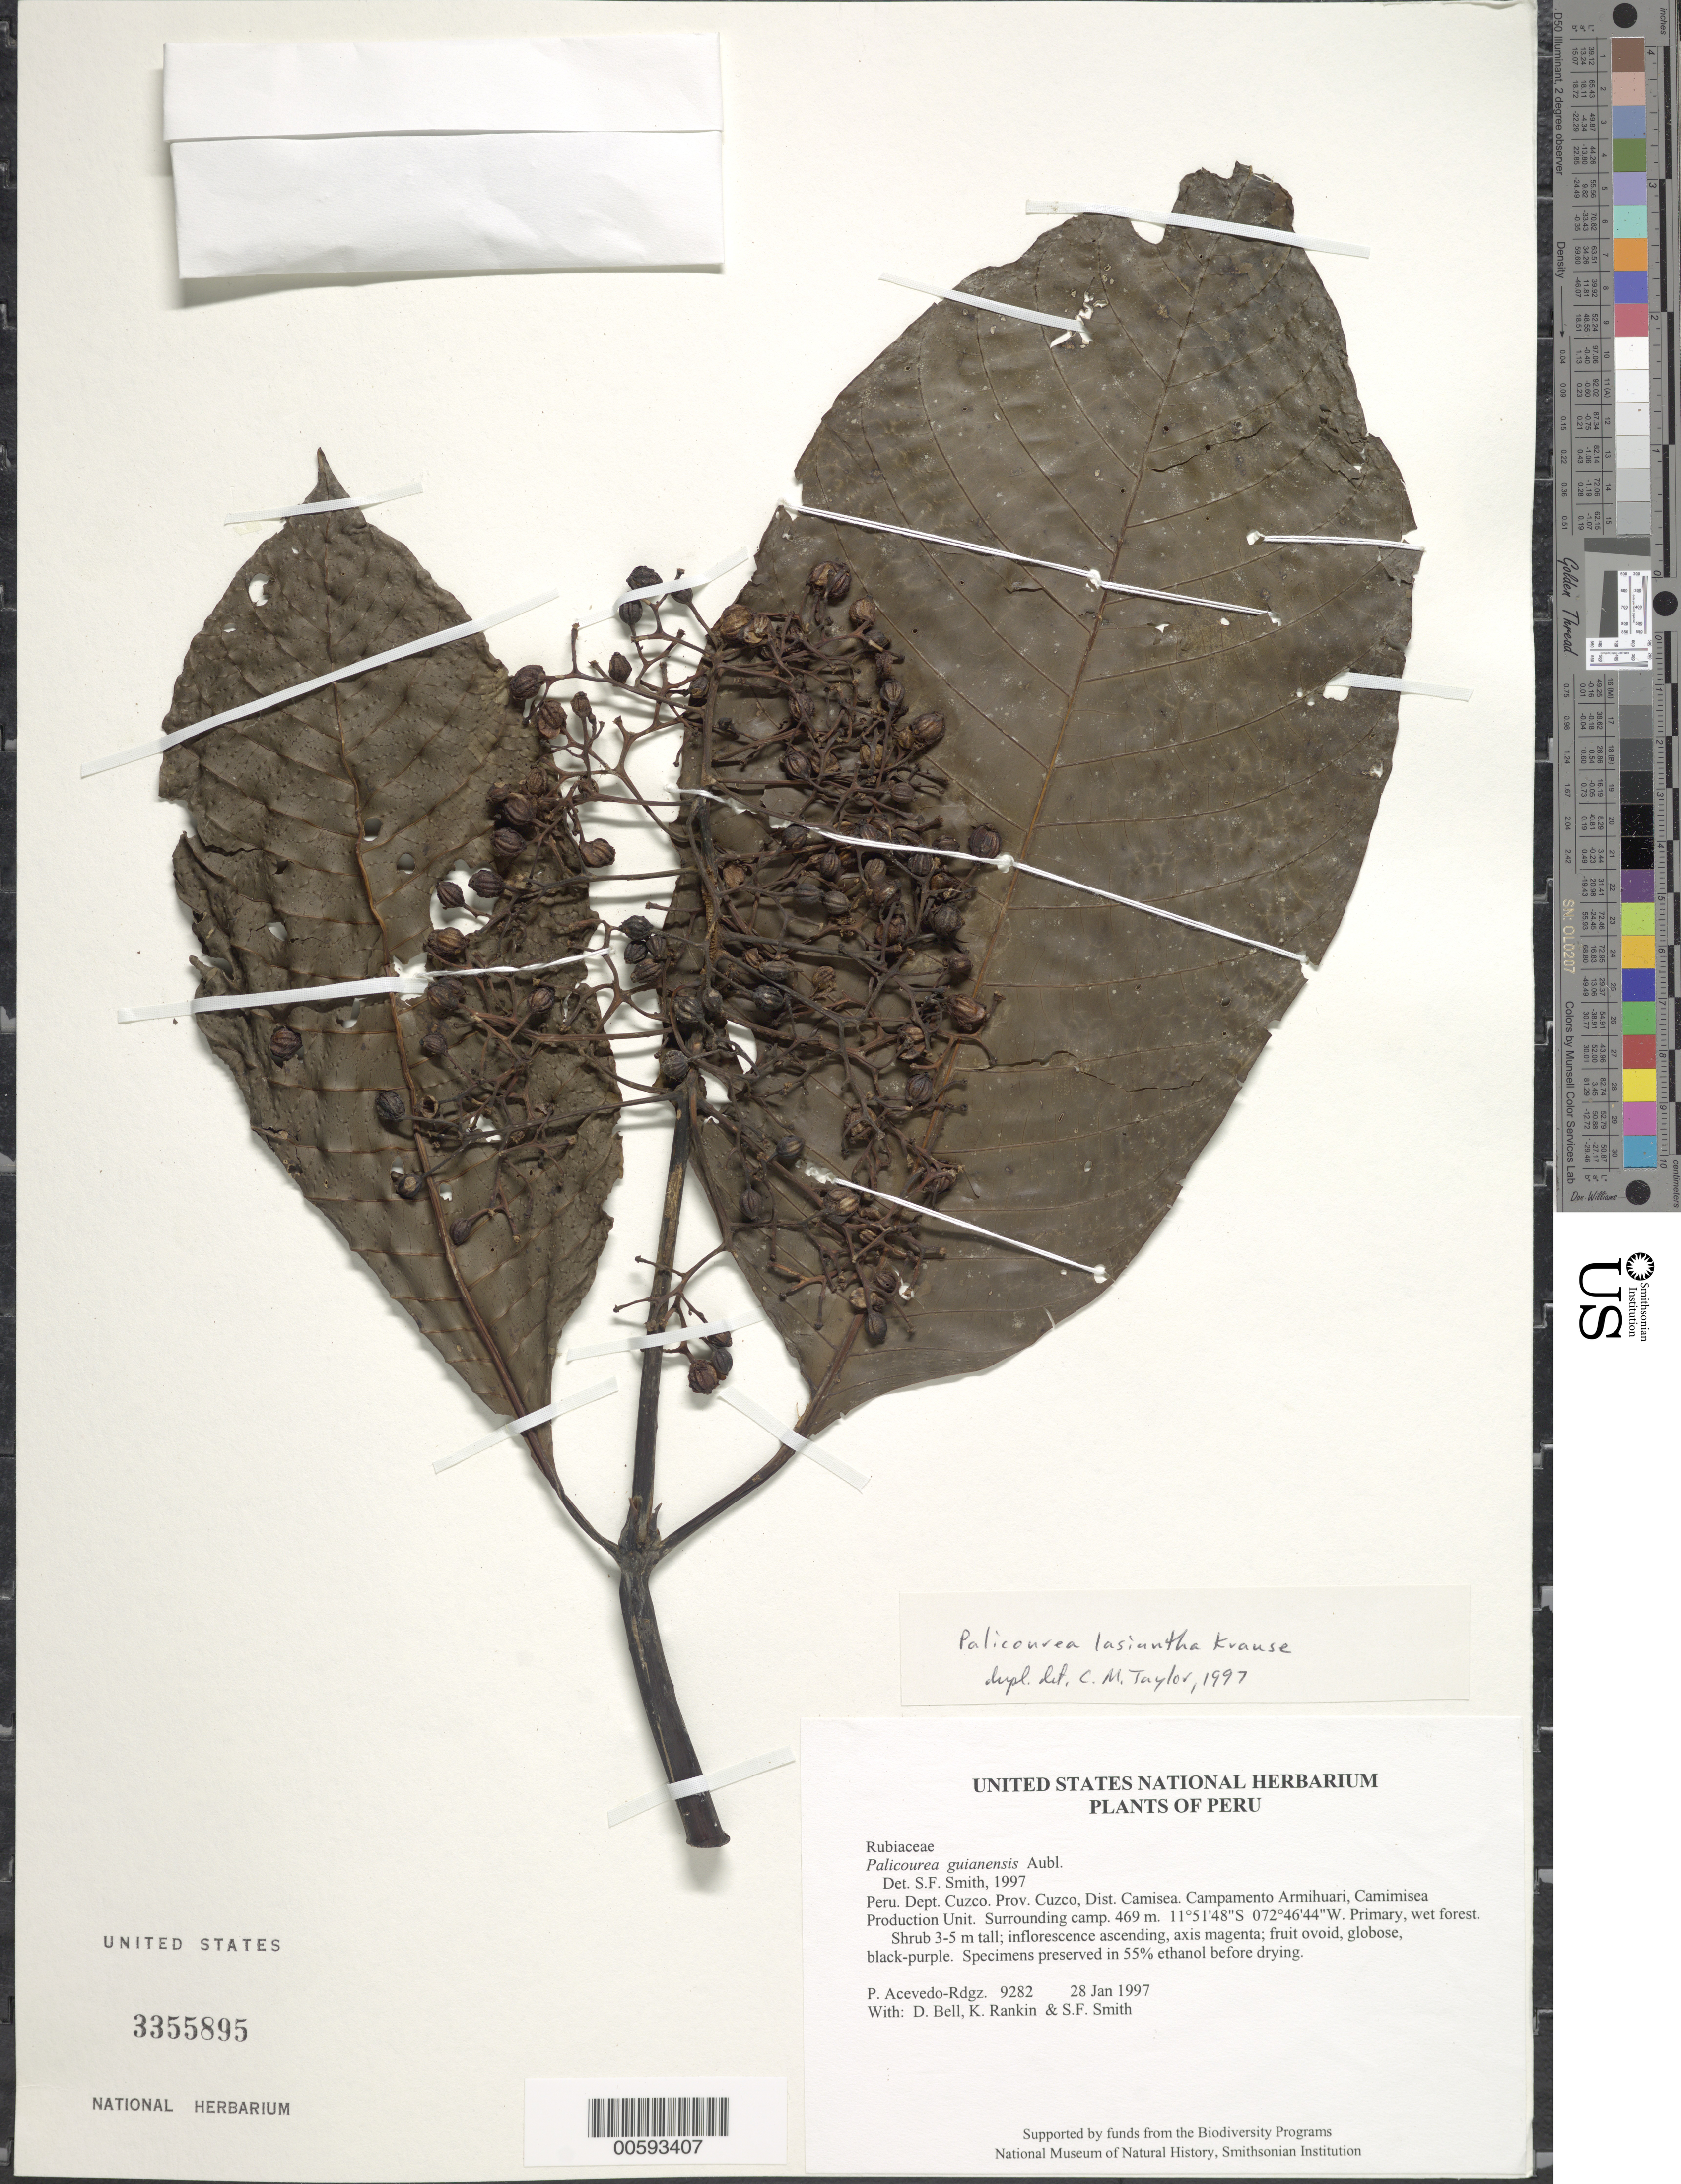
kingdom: Plantae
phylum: Tracheophyta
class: Magnoliopsida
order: Gentianales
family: Rubiaceae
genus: Palicourea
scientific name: Palicourea lasiantha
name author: Krause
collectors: P. Acevedo-Rodr., D. A. Bell, K. Rankin & S.F. Smith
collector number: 9282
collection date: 1997-01-28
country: Peru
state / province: Cusco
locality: Dept. Cuzco, Dist. Campamento Armihuari, Camimisea Production Unit. Surrounding camp. Primary, wet forest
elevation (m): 469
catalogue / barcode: US 3355895